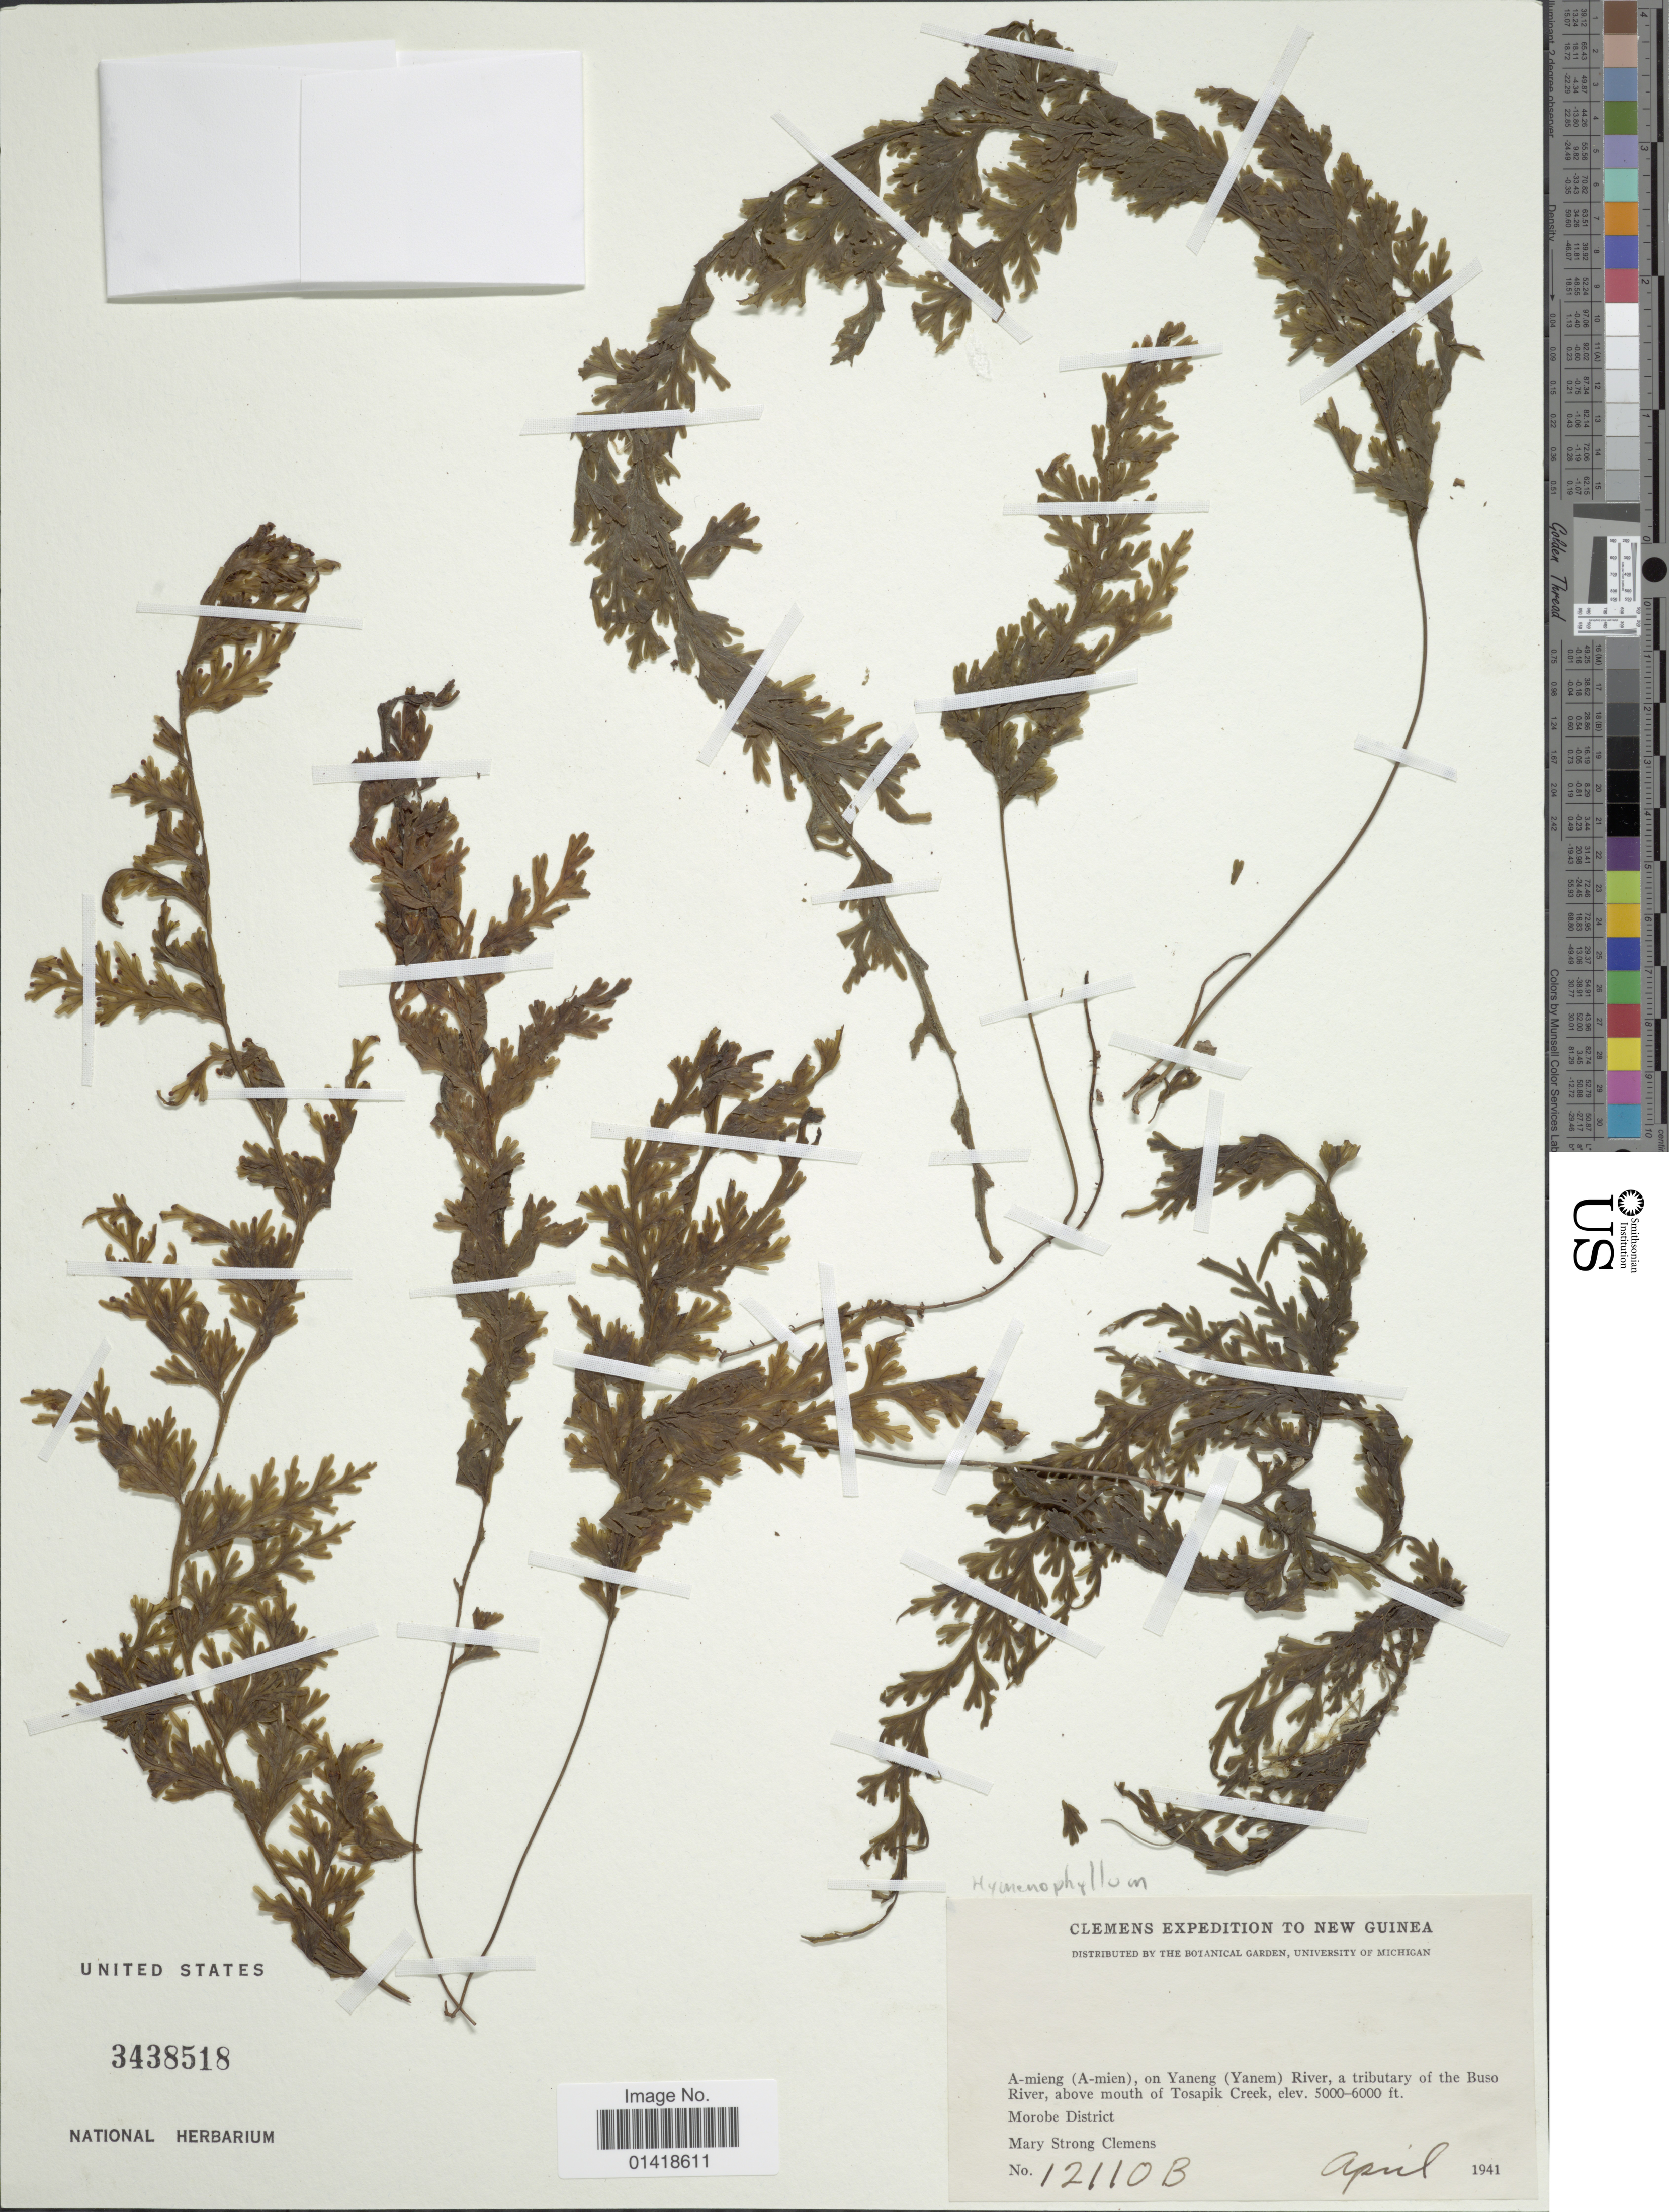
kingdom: Plantae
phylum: Tracheophyta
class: Polypodiopsida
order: Hymenophyllales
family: Hymenophyllaceae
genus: Hymenophyllum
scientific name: Hymenophyllum sp.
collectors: M. S. Clemens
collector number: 12110B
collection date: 1941-04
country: Papua New Guinea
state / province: Morobe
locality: New Guinea. A-mieng (A-mien), on Yaneng (Yanem) River, a tributary of the Buso River, above mouth of Tosapak Creek. Morobe District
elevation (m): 1524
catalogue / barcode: US 3438518